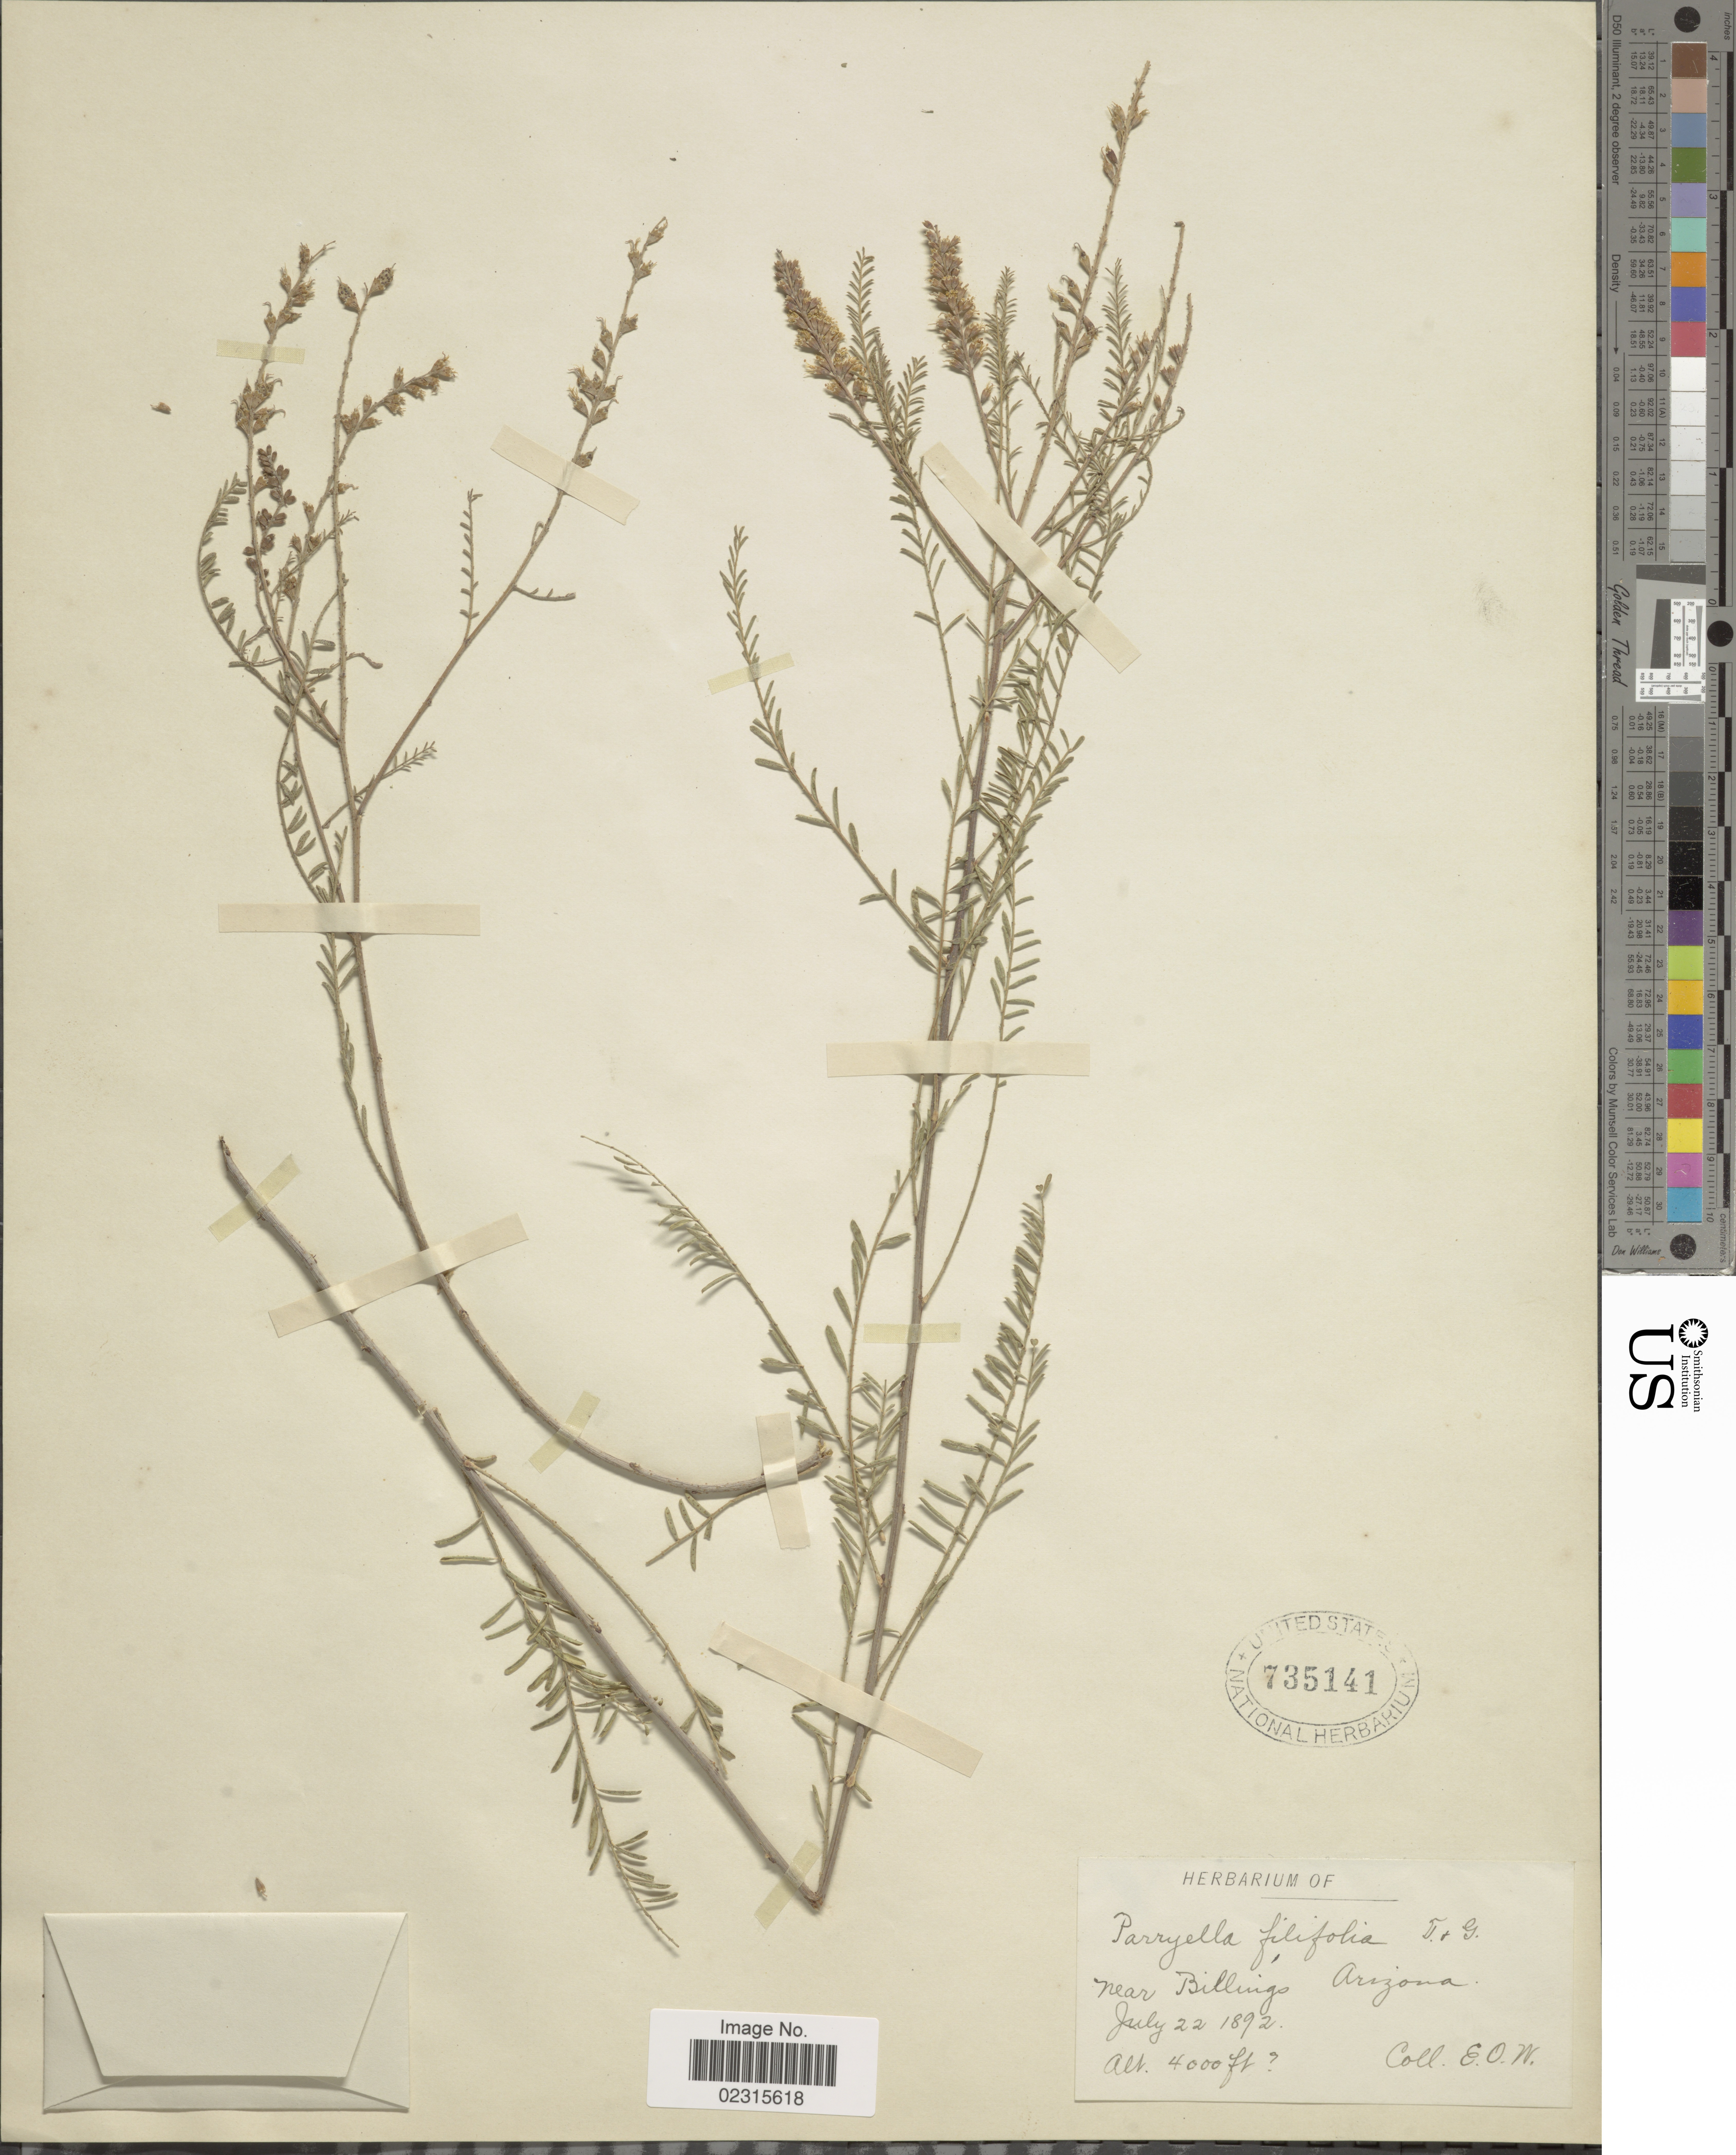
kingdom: Plantae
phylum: Tracheophyta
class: Magnoliopsida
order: Fabales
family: Fabaceae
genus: Parryella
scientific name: Parryella filifolia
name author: Torr. & A. Gray ex A. Gray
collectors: E. O. W.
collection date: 1892-07-22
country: United States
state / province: Arizona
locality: Near Billings, Arizona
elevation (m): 1219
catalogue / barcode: US 735141